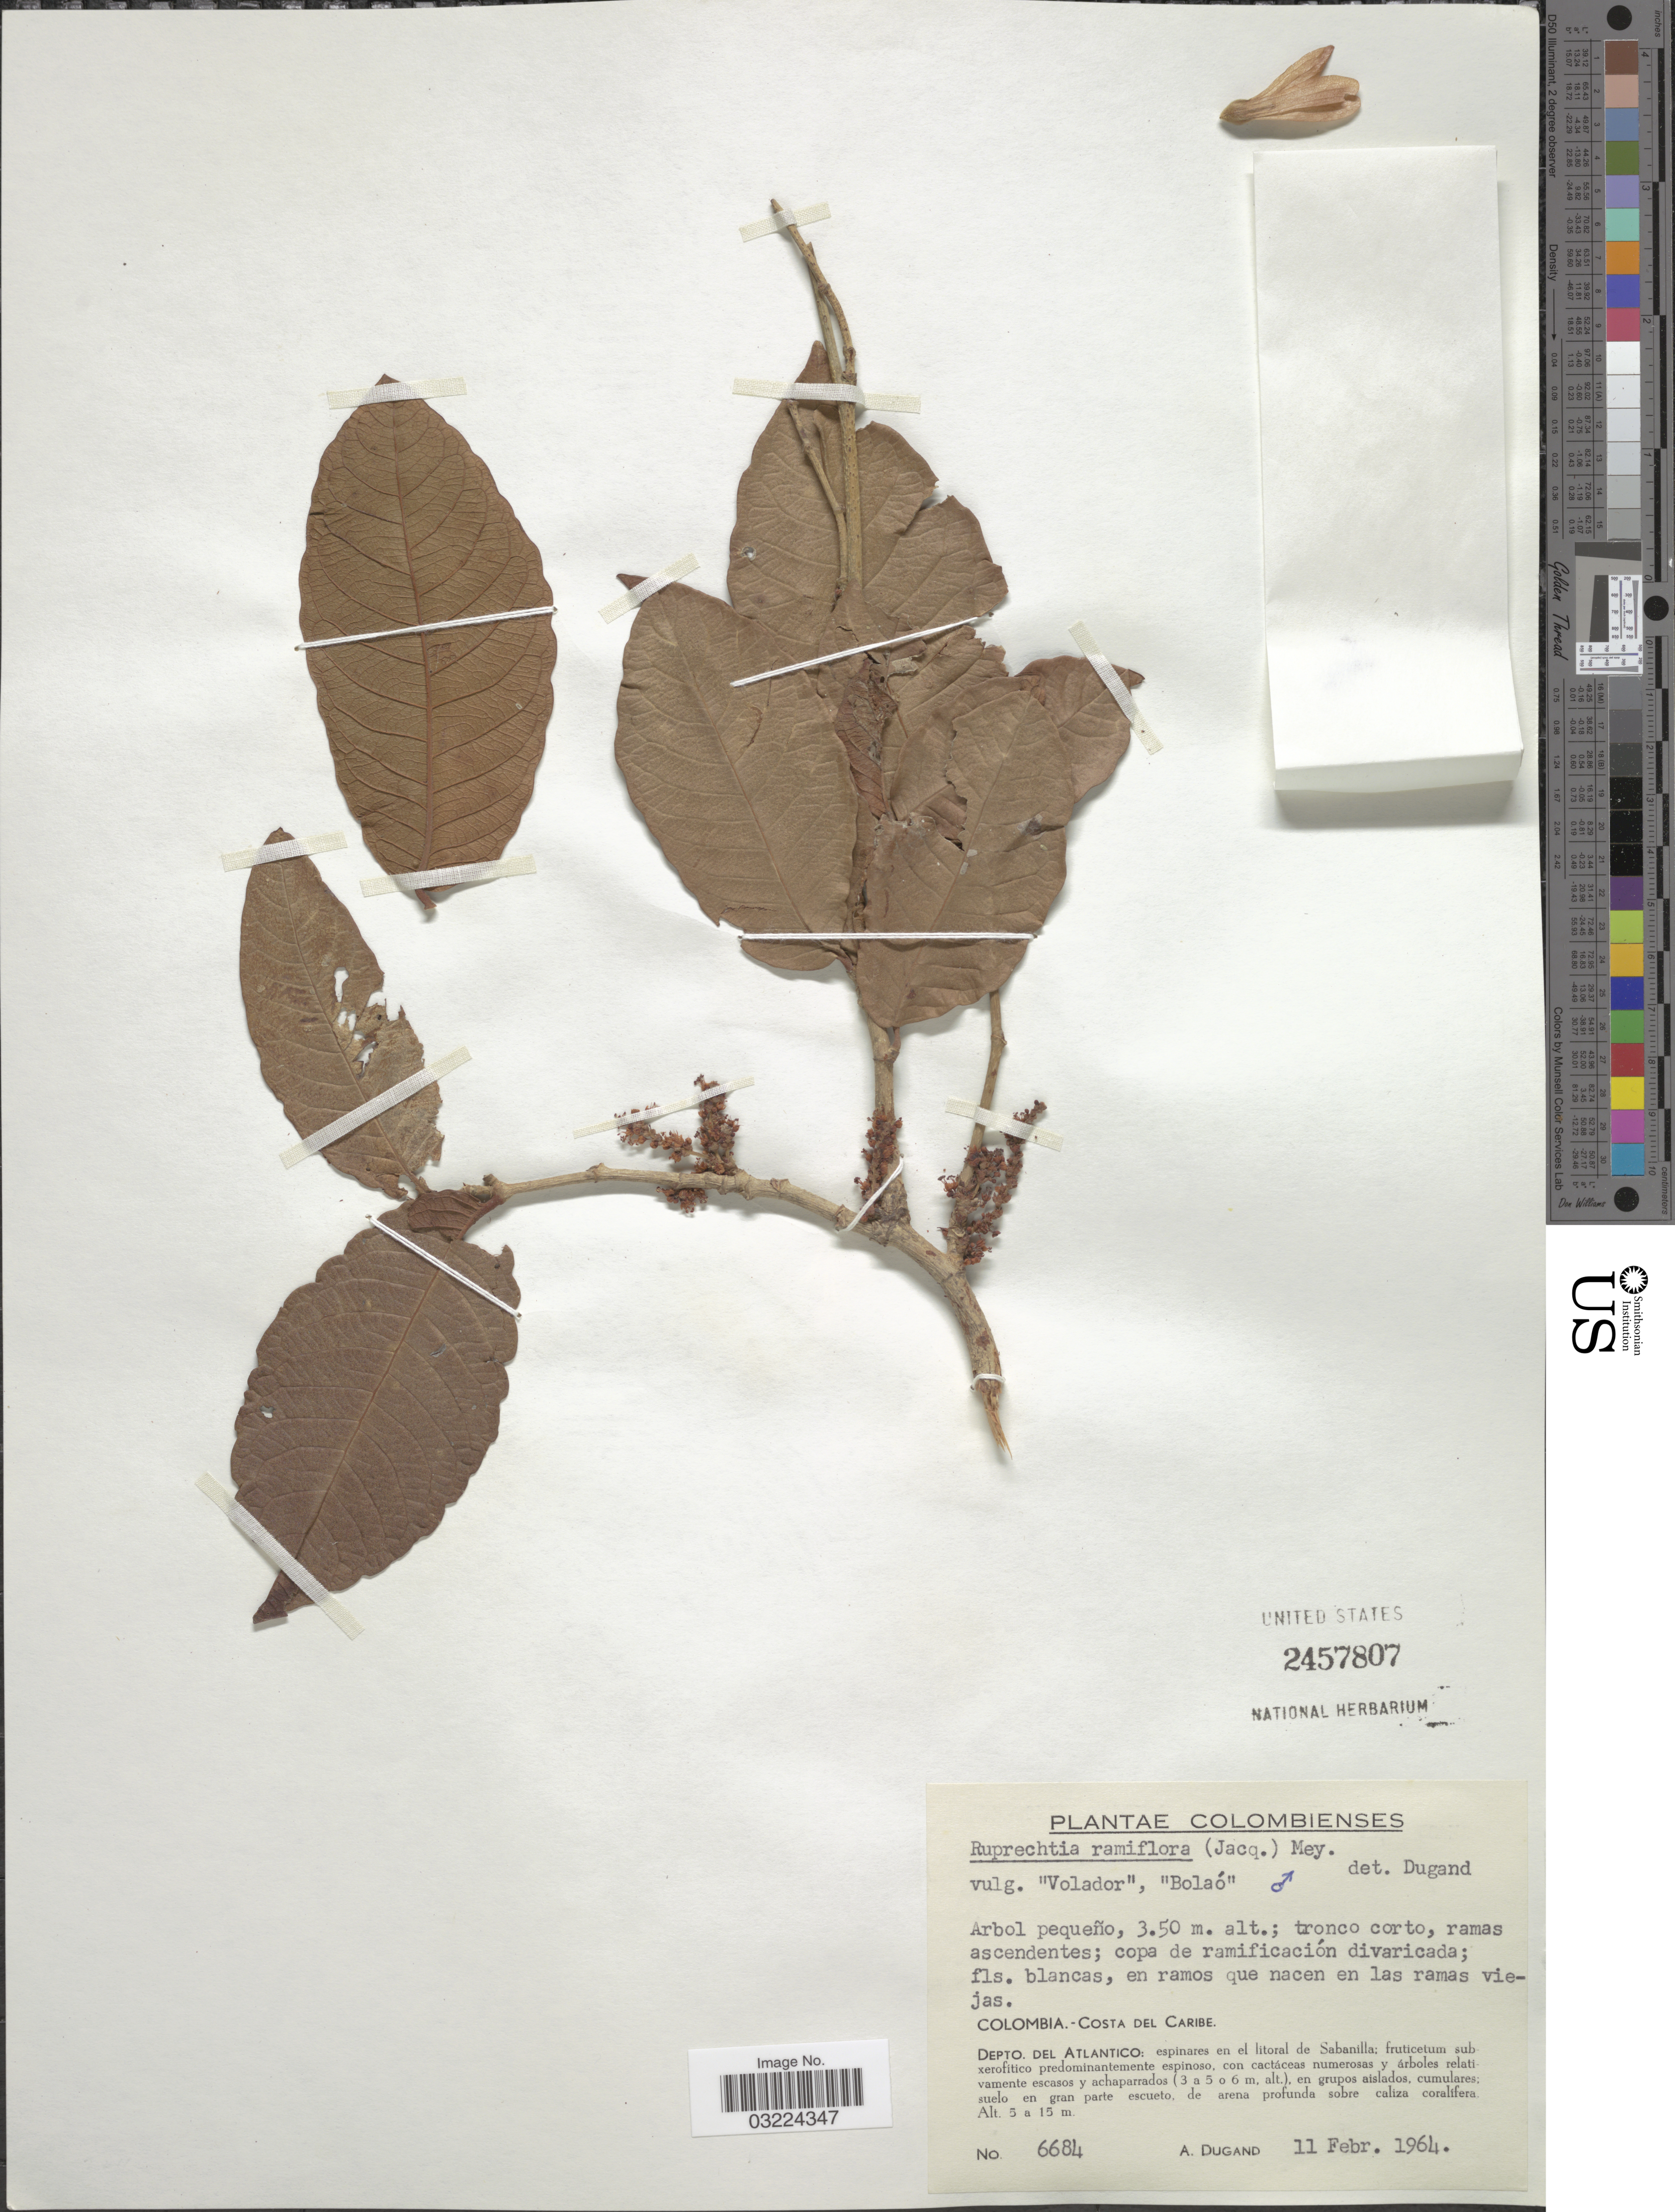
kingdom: Plantae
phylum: Tracheophyta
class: Magnoliopsida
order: Caryophyllales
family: Polygonaceae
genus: Ruprechtia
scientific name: Ruprechtia ramiflora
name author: (Jacq.) C.A. Mey.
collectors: A. Dugand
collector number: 6684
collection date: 1964-02-11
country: Colombia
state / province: Atlántico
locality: Costa del Caribe. Depto. del Atlantico: espinares en el litoral de Sabanilla.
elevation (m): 5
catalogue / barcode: US 2457807